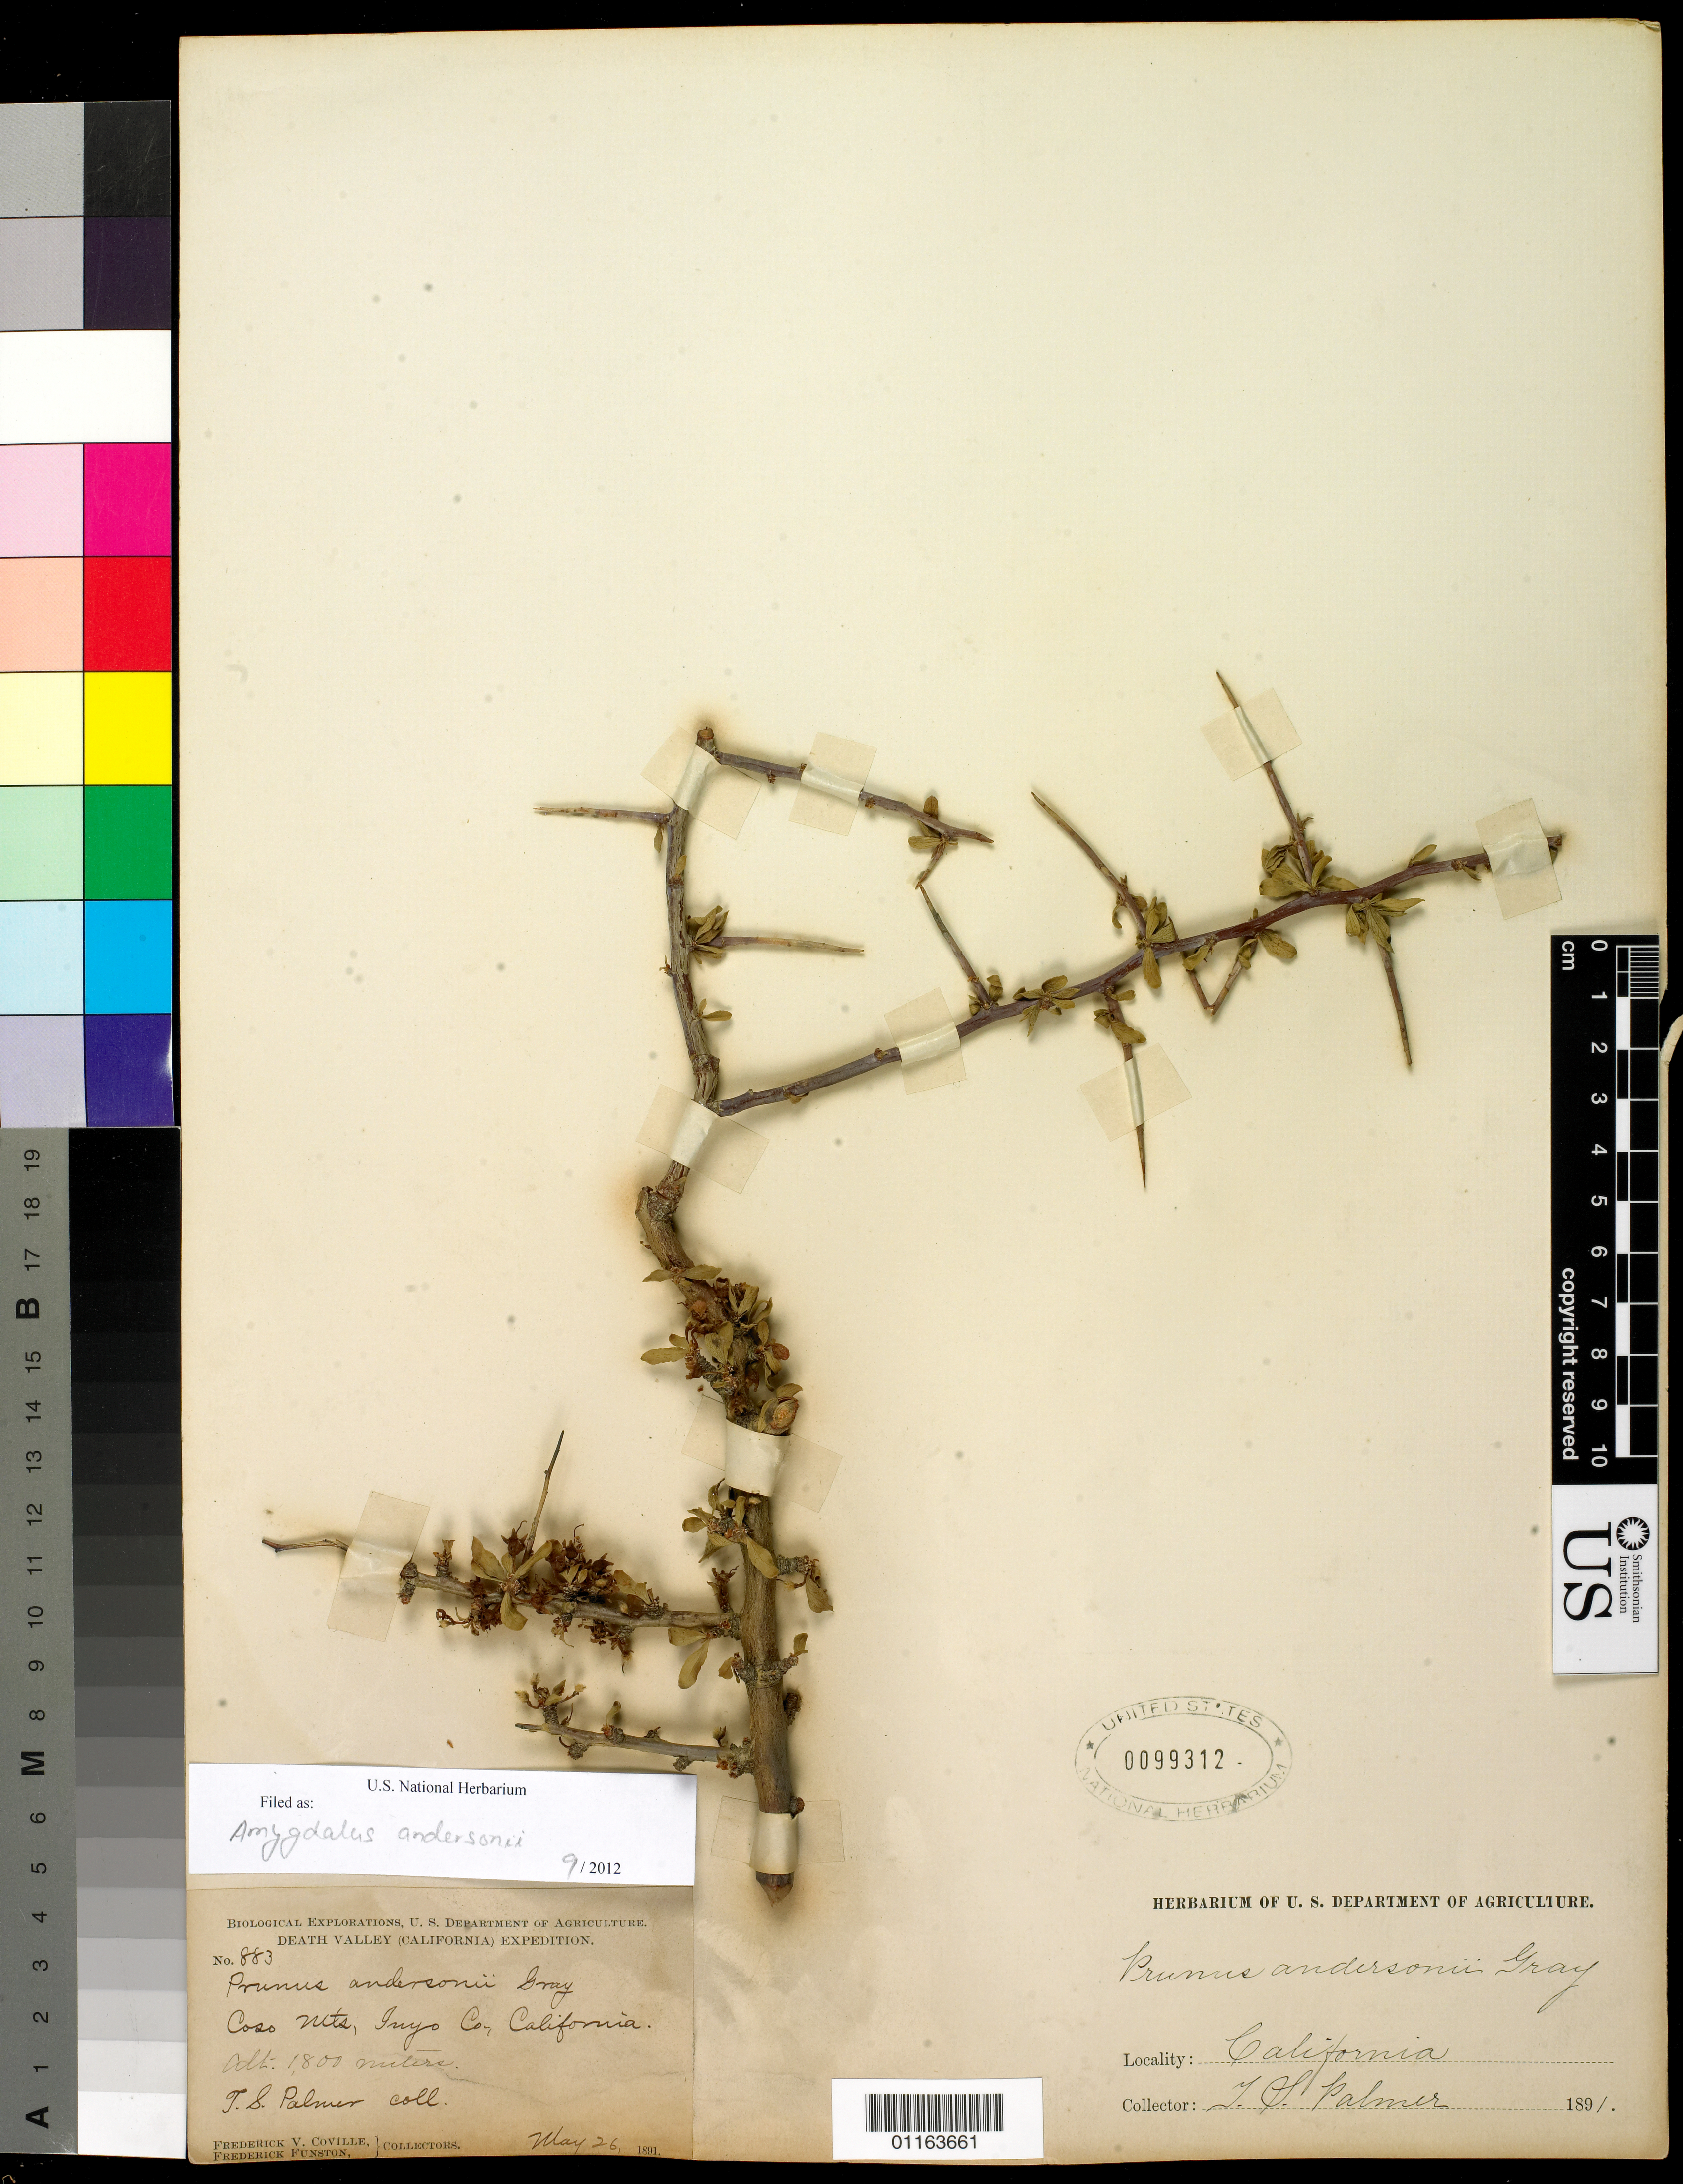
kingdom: Plantae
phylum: Tracheophyta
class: Magnoliopsida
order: Rosales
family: Rosaceae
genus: Prunus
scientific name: Prunus andersonii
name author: A. Gray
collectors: T. S. Palmer, F. V. Coville & F. Funston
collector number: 883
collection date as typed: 26 May 1891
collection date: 1891-05-26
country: United States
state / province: California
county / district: Inyo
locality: Coso Mts., Inyo County, California.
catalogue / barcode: US 99312